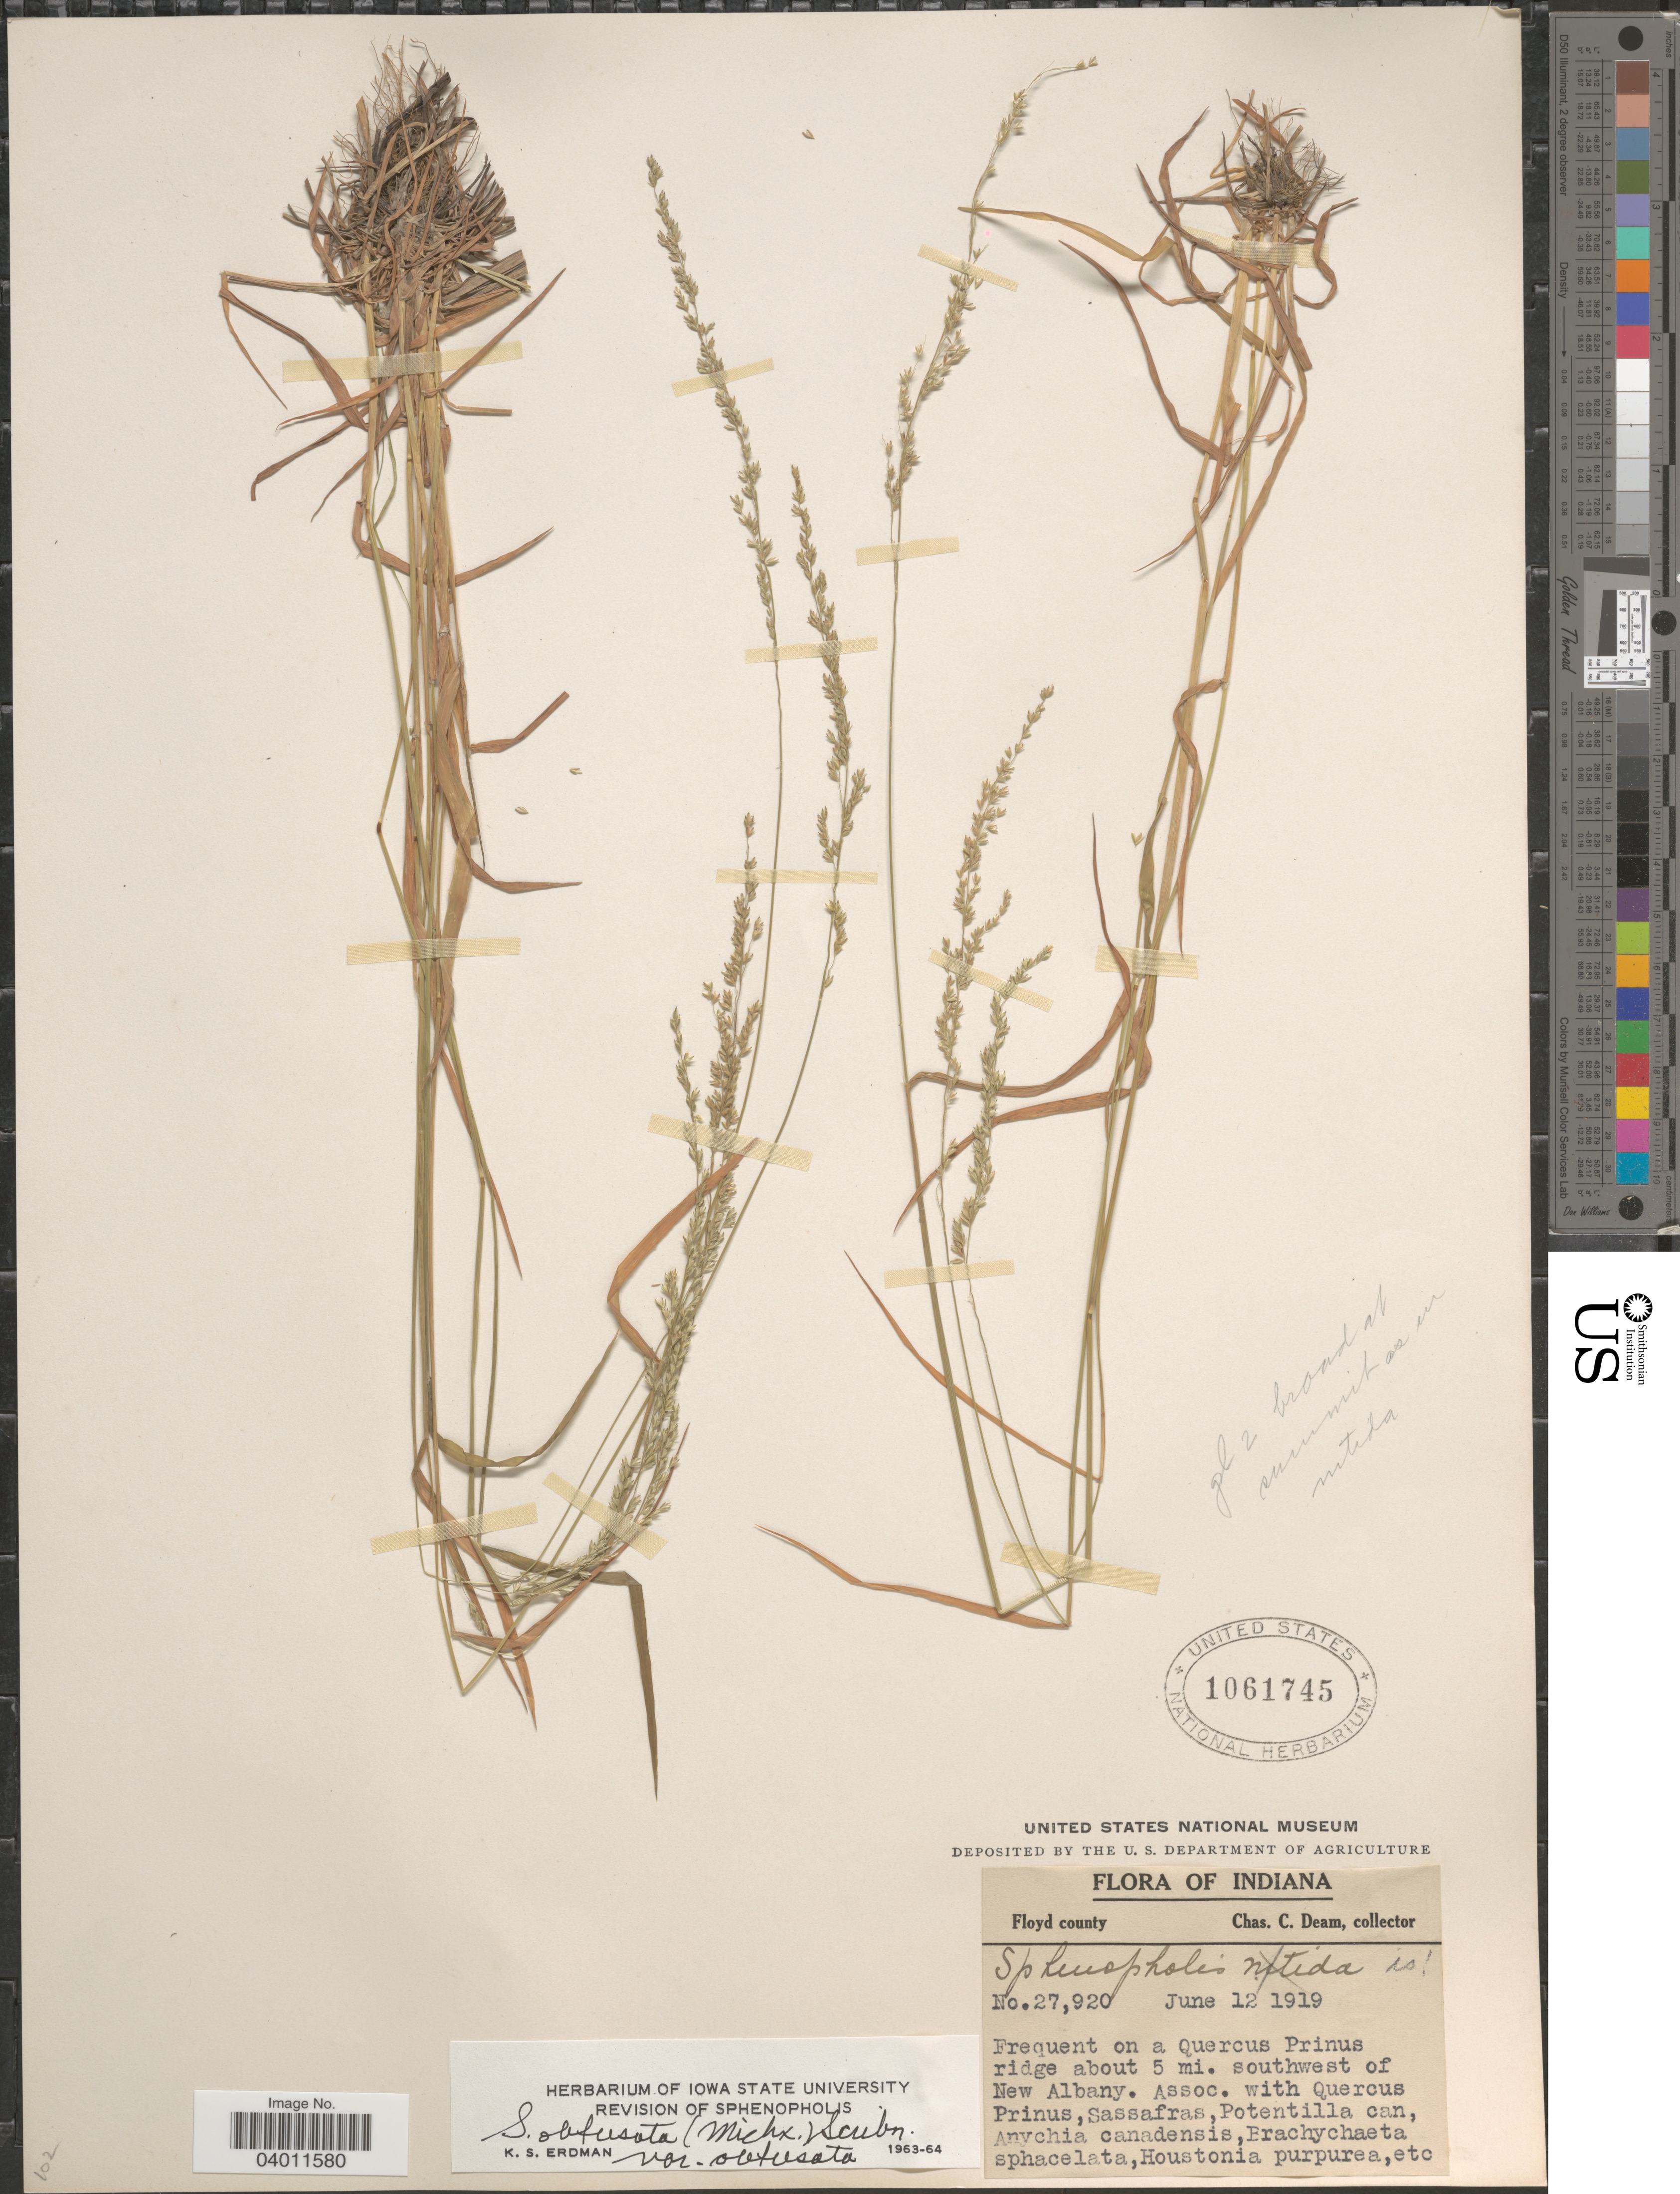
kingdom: Plantae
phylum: Tracheophyta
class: Liliopsida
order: Poales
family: Poaceae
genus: Sphenopholis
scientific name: Sphenopholis nitida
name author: (Biehler) Scribn.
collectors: C. C. Deam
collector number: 27920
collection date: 1919-06-12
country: United States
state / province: Indiana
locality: Floyd county. on a Quercus Prinus ridge about 5 mi. southwest of New Albany.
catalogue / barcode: US 1061745